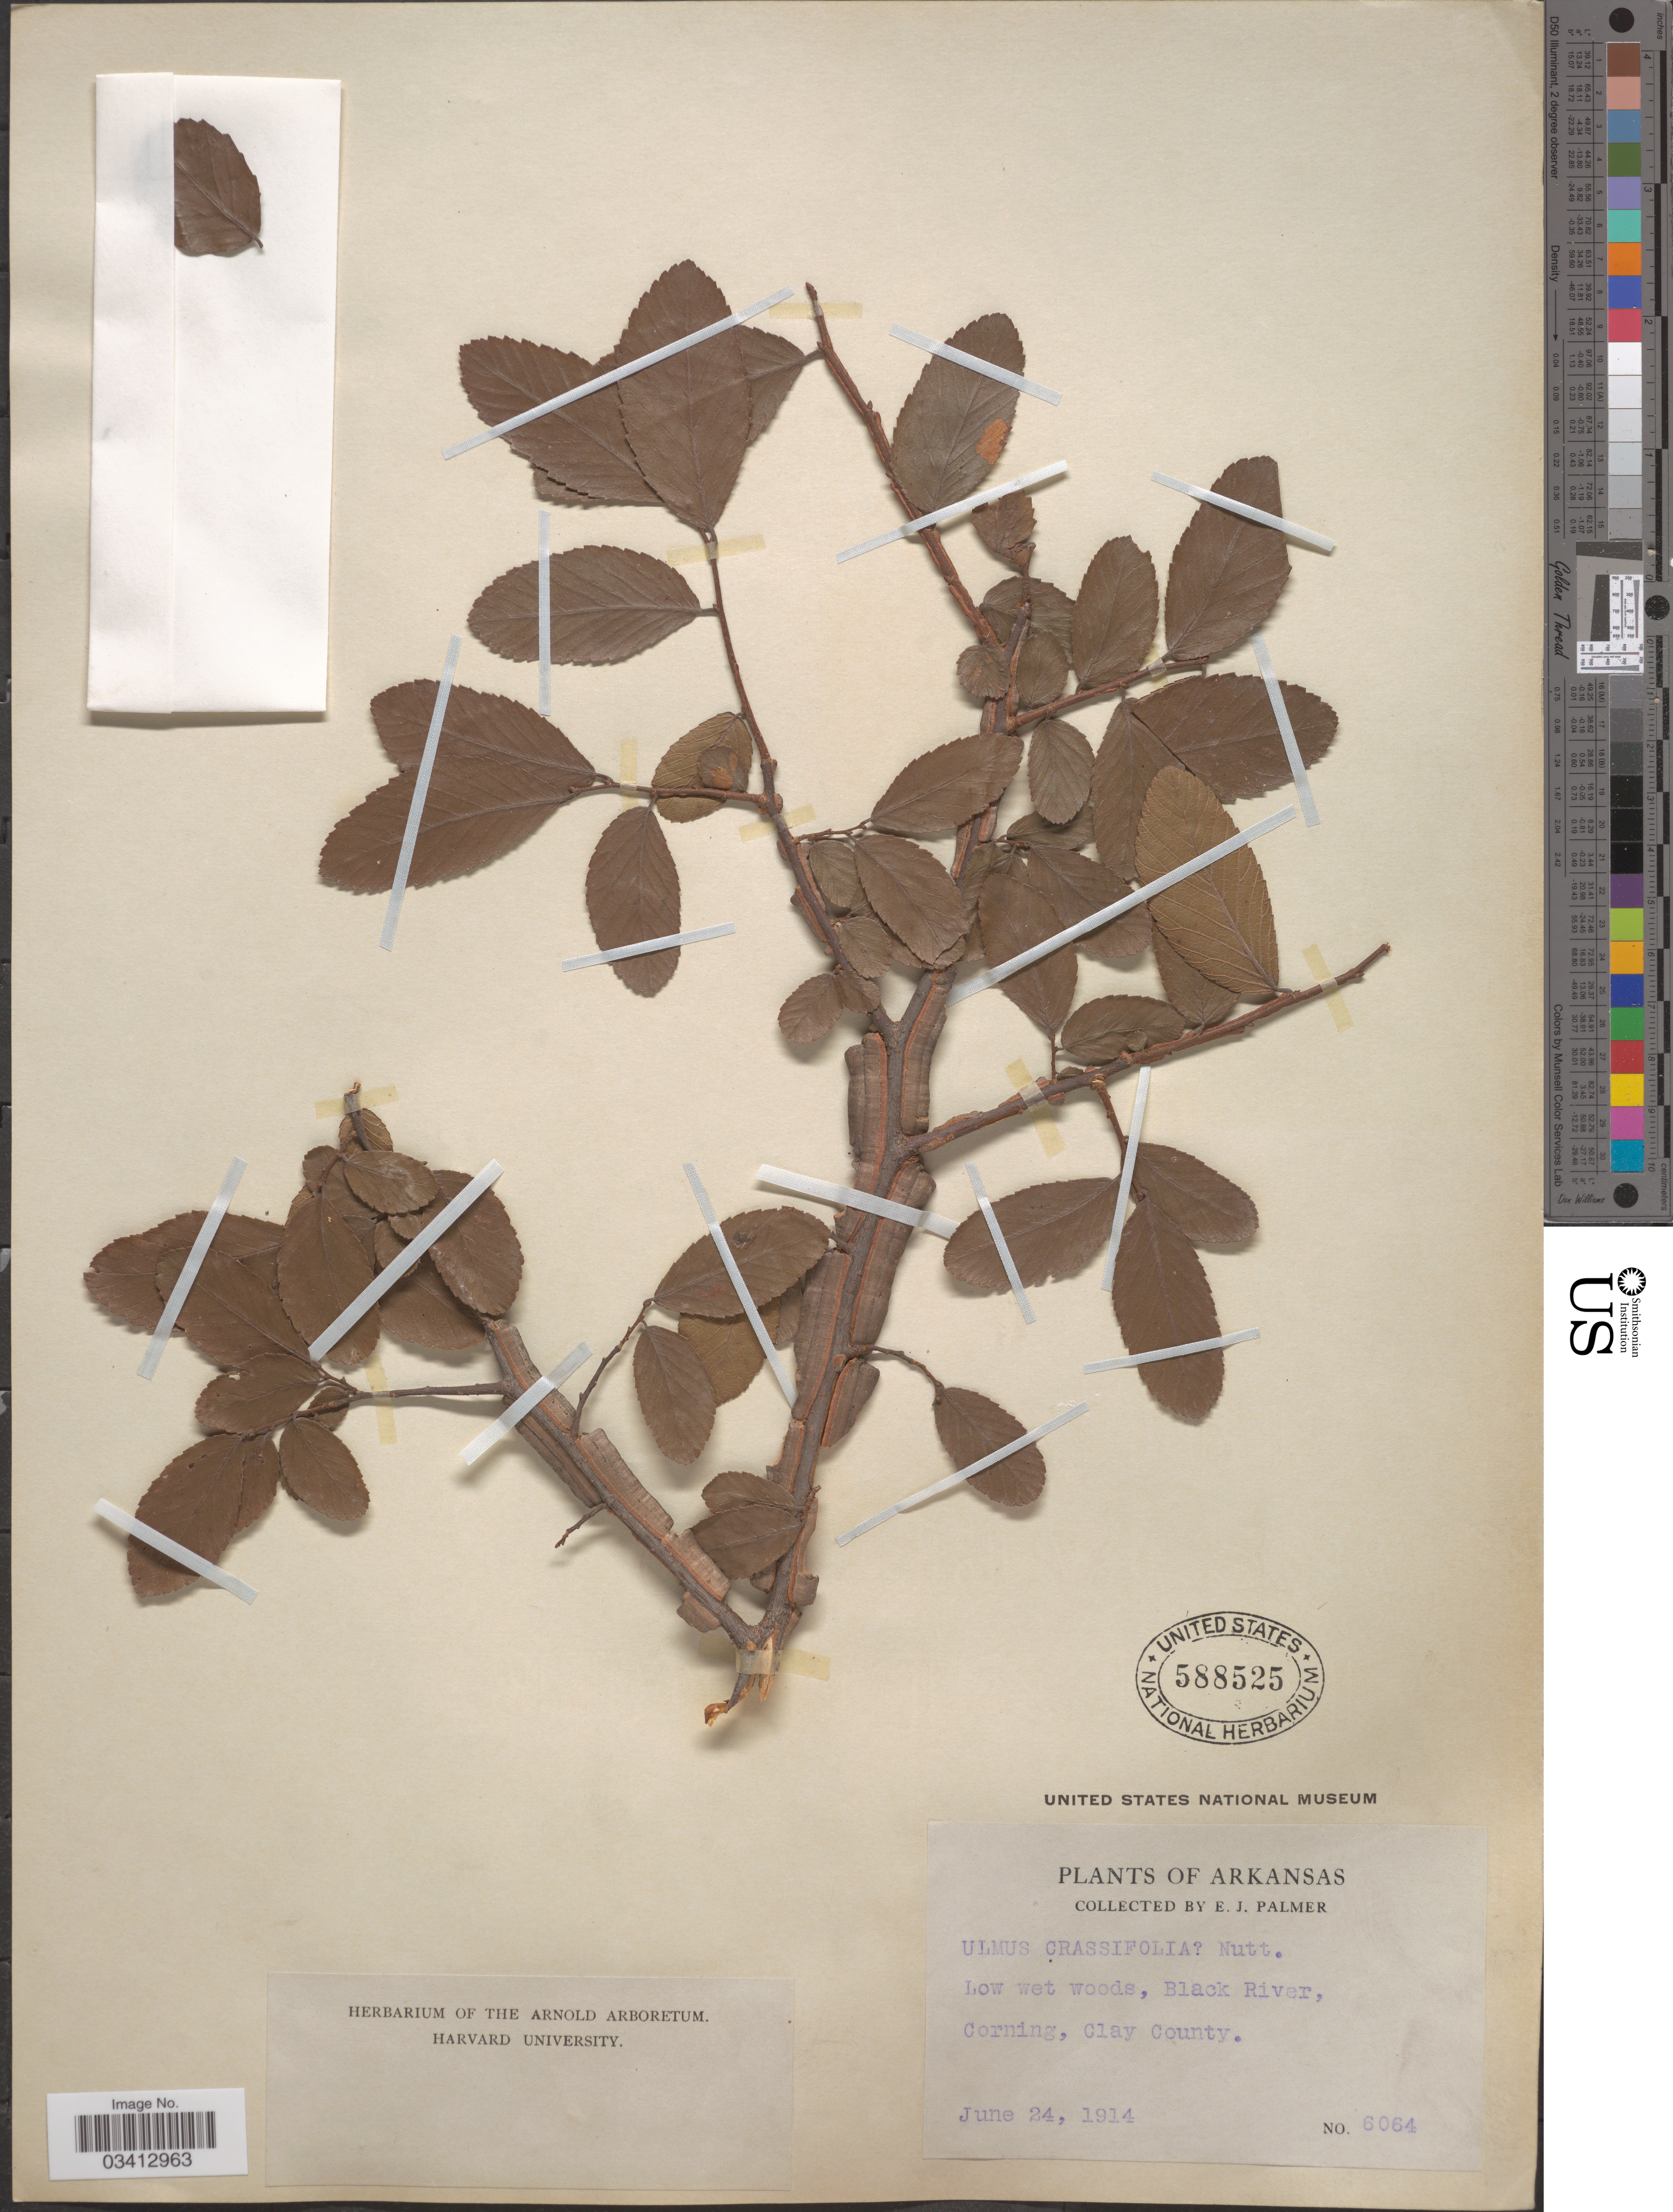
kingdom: Plantae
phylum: Tracheophyta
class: Magnoliopsida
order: Rosales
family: Ulmaceae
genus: Ulmus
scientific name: Ulmus crassifolia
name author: Nutt.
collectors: E. J. Palmer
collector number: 6064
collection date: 1914-06-24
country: United States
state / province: Arkansas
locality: Low wet woods, Black River, Corning, Clay County.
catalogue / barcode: US 588525